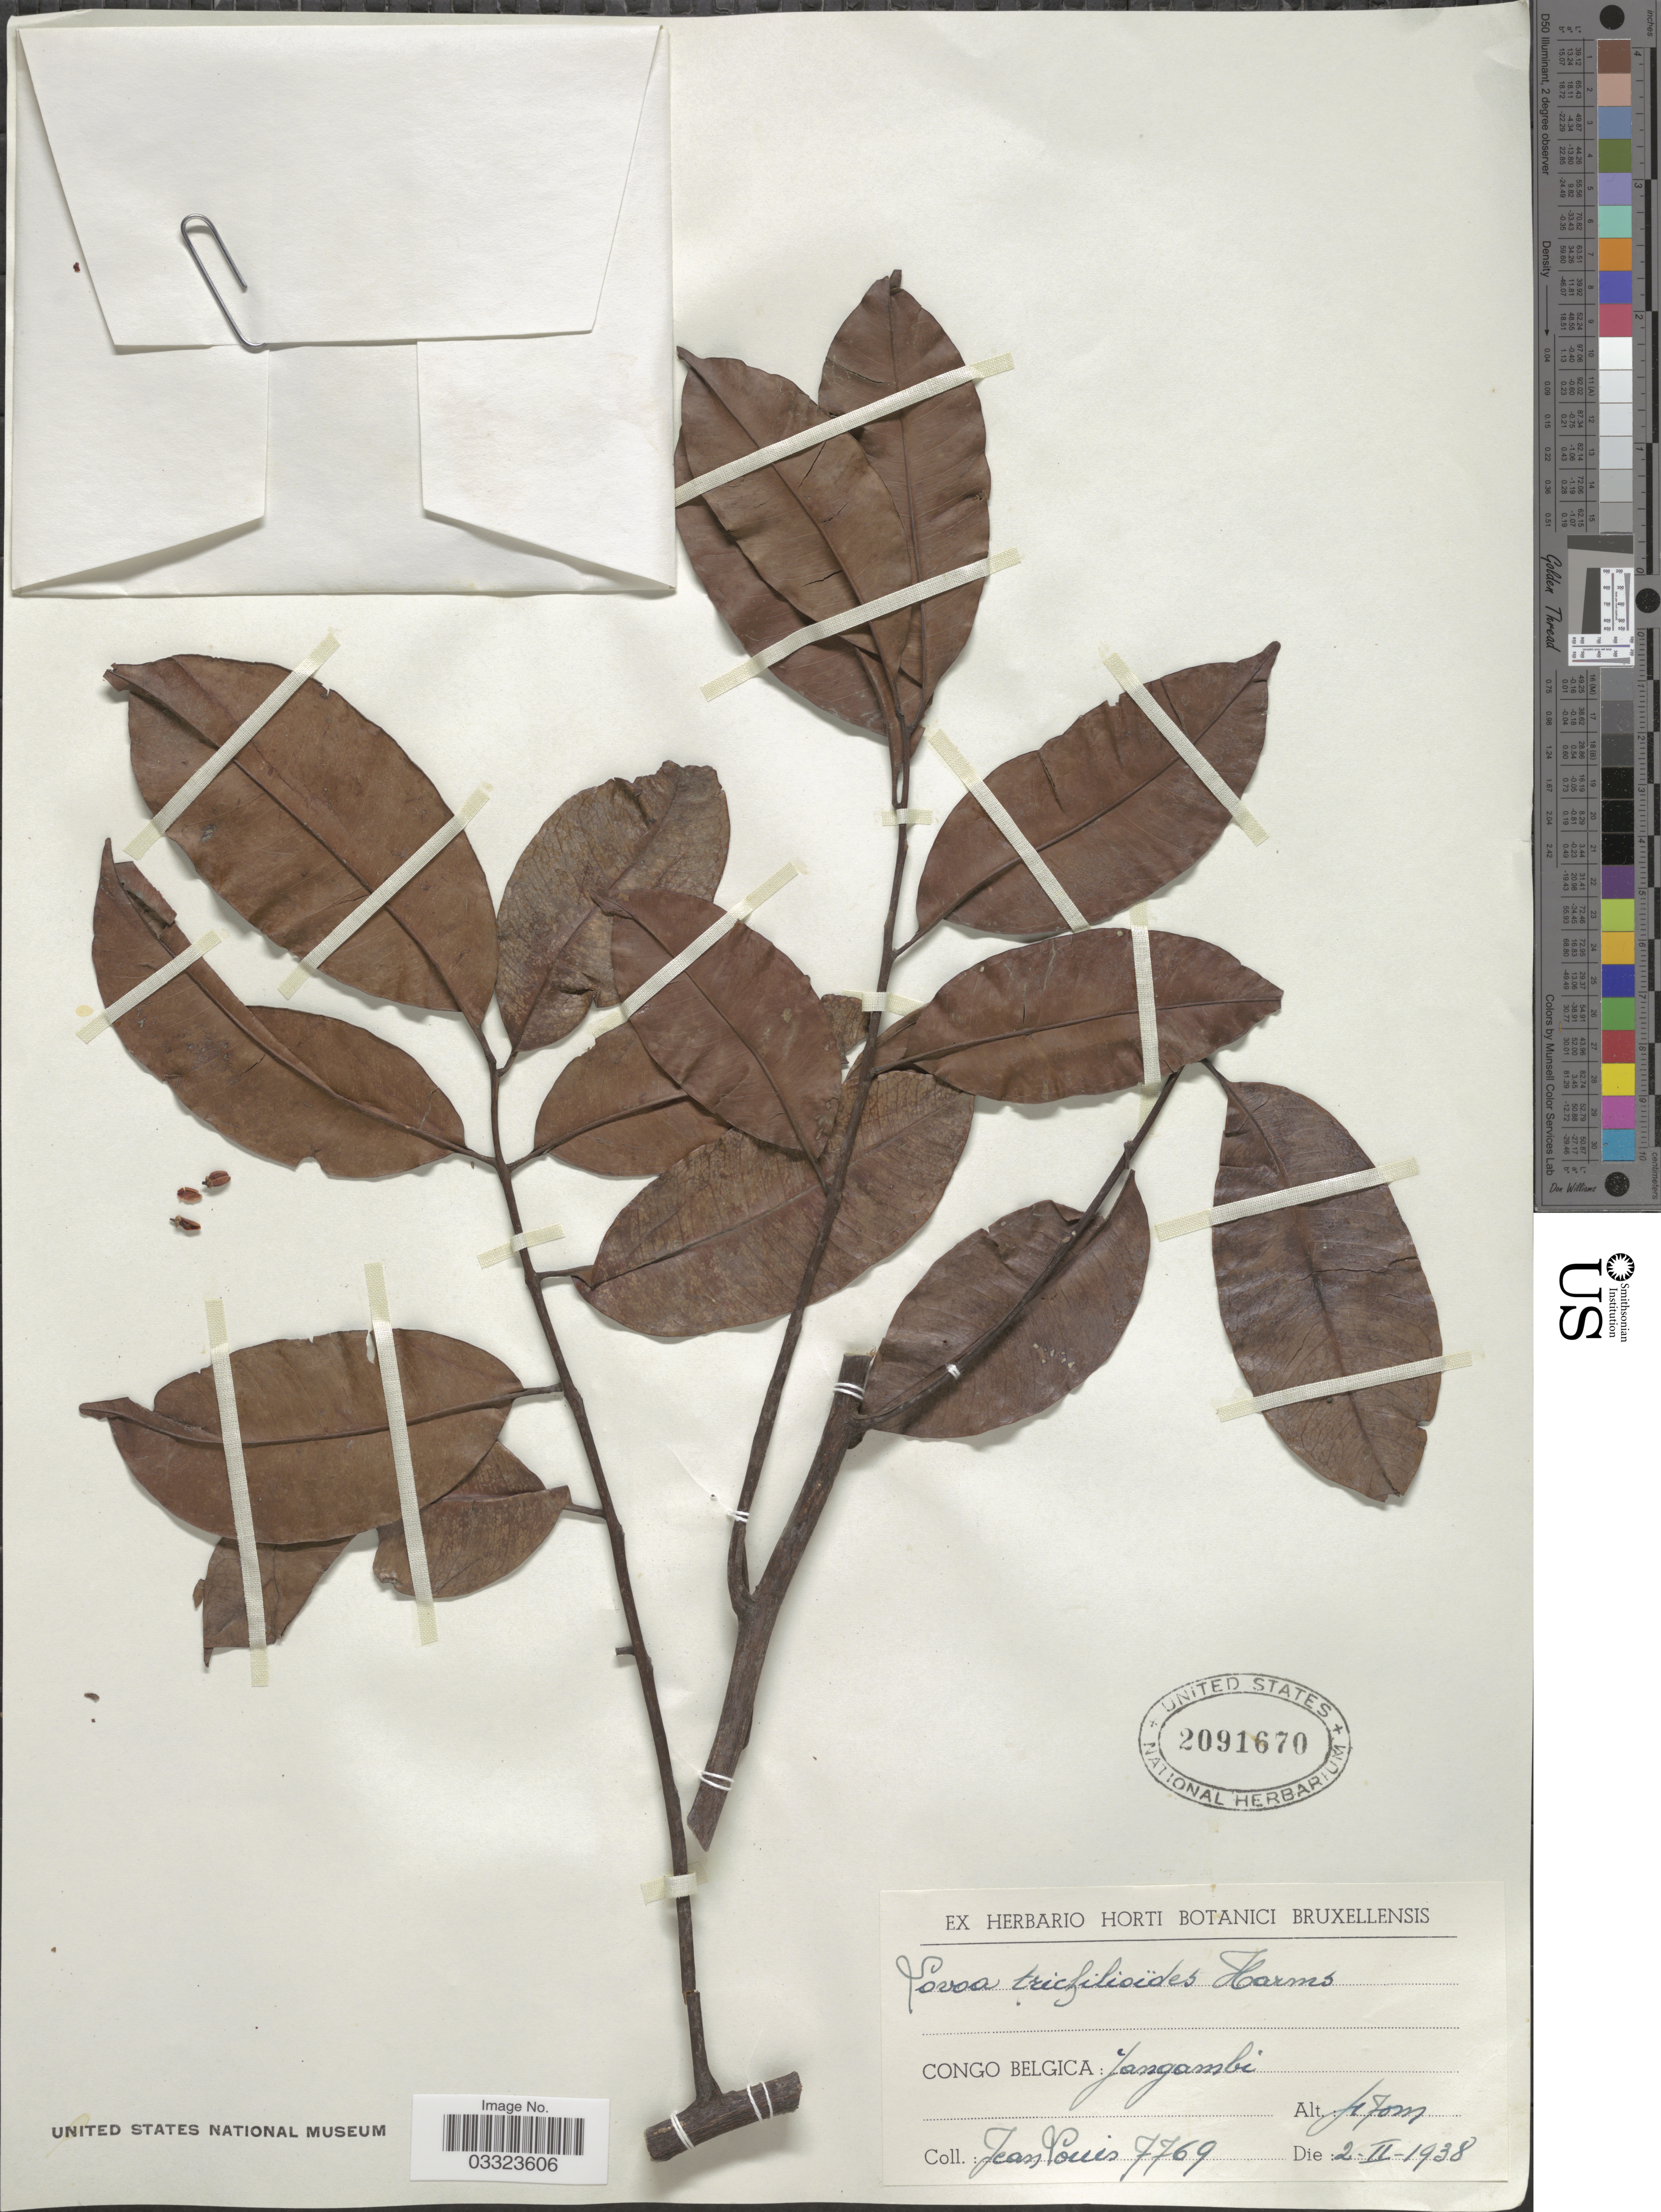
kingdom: Plantae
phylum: Tracheophyta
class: Magnoliopsida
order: Sapindales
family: Meliaceae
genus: Lovoa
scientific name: Lovoa trichilioides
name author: Harms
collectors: J. Louis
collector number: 7769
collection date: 1938-02-02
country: Congo, Democratic Republic of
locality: Congo Belgica: Yangambi.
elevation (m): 470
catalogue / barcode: US 2091670